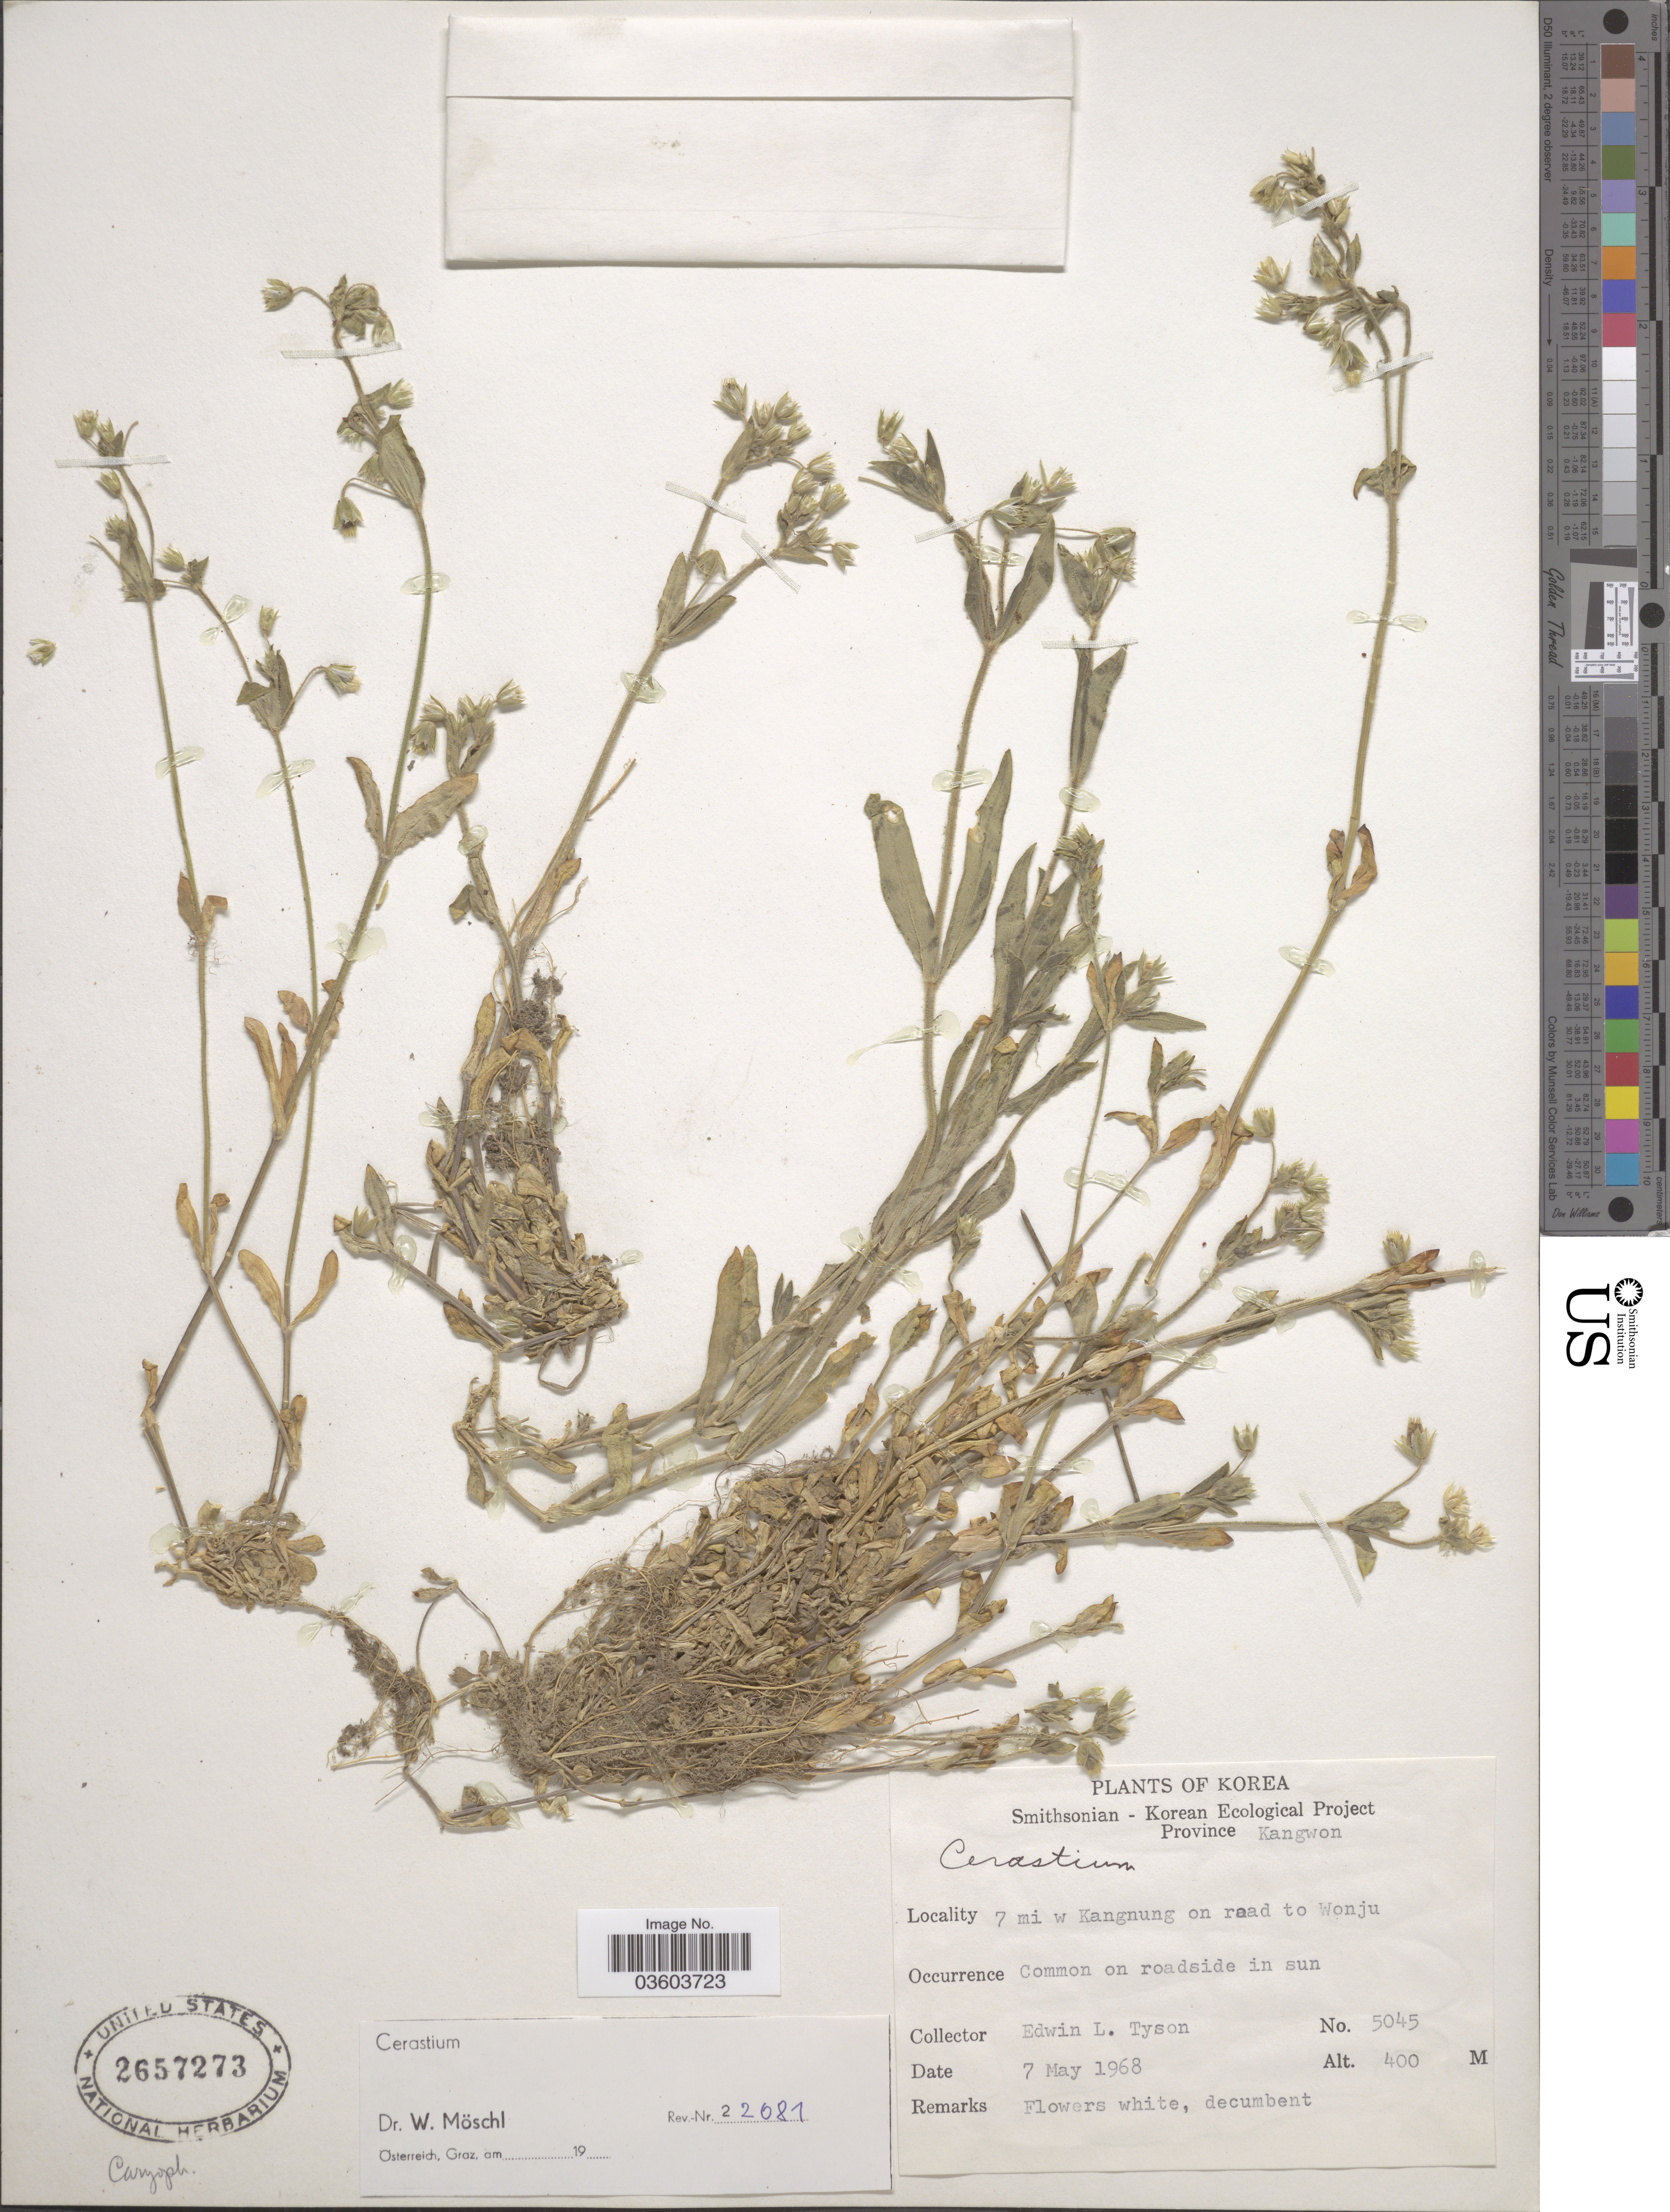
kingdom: Plantae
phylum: Tracheophyta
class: Magnoliopsida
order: Caryophyllales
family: Caryophyllaceae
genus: Cerastium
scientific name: Cerastium sp.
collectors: E. L. Tyson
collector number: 5045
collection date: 1968-05-07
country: North Korea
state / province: Kangwon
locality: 7 mi w Kangnung on road to Wonju.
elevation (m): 400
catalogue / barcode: US 2657273